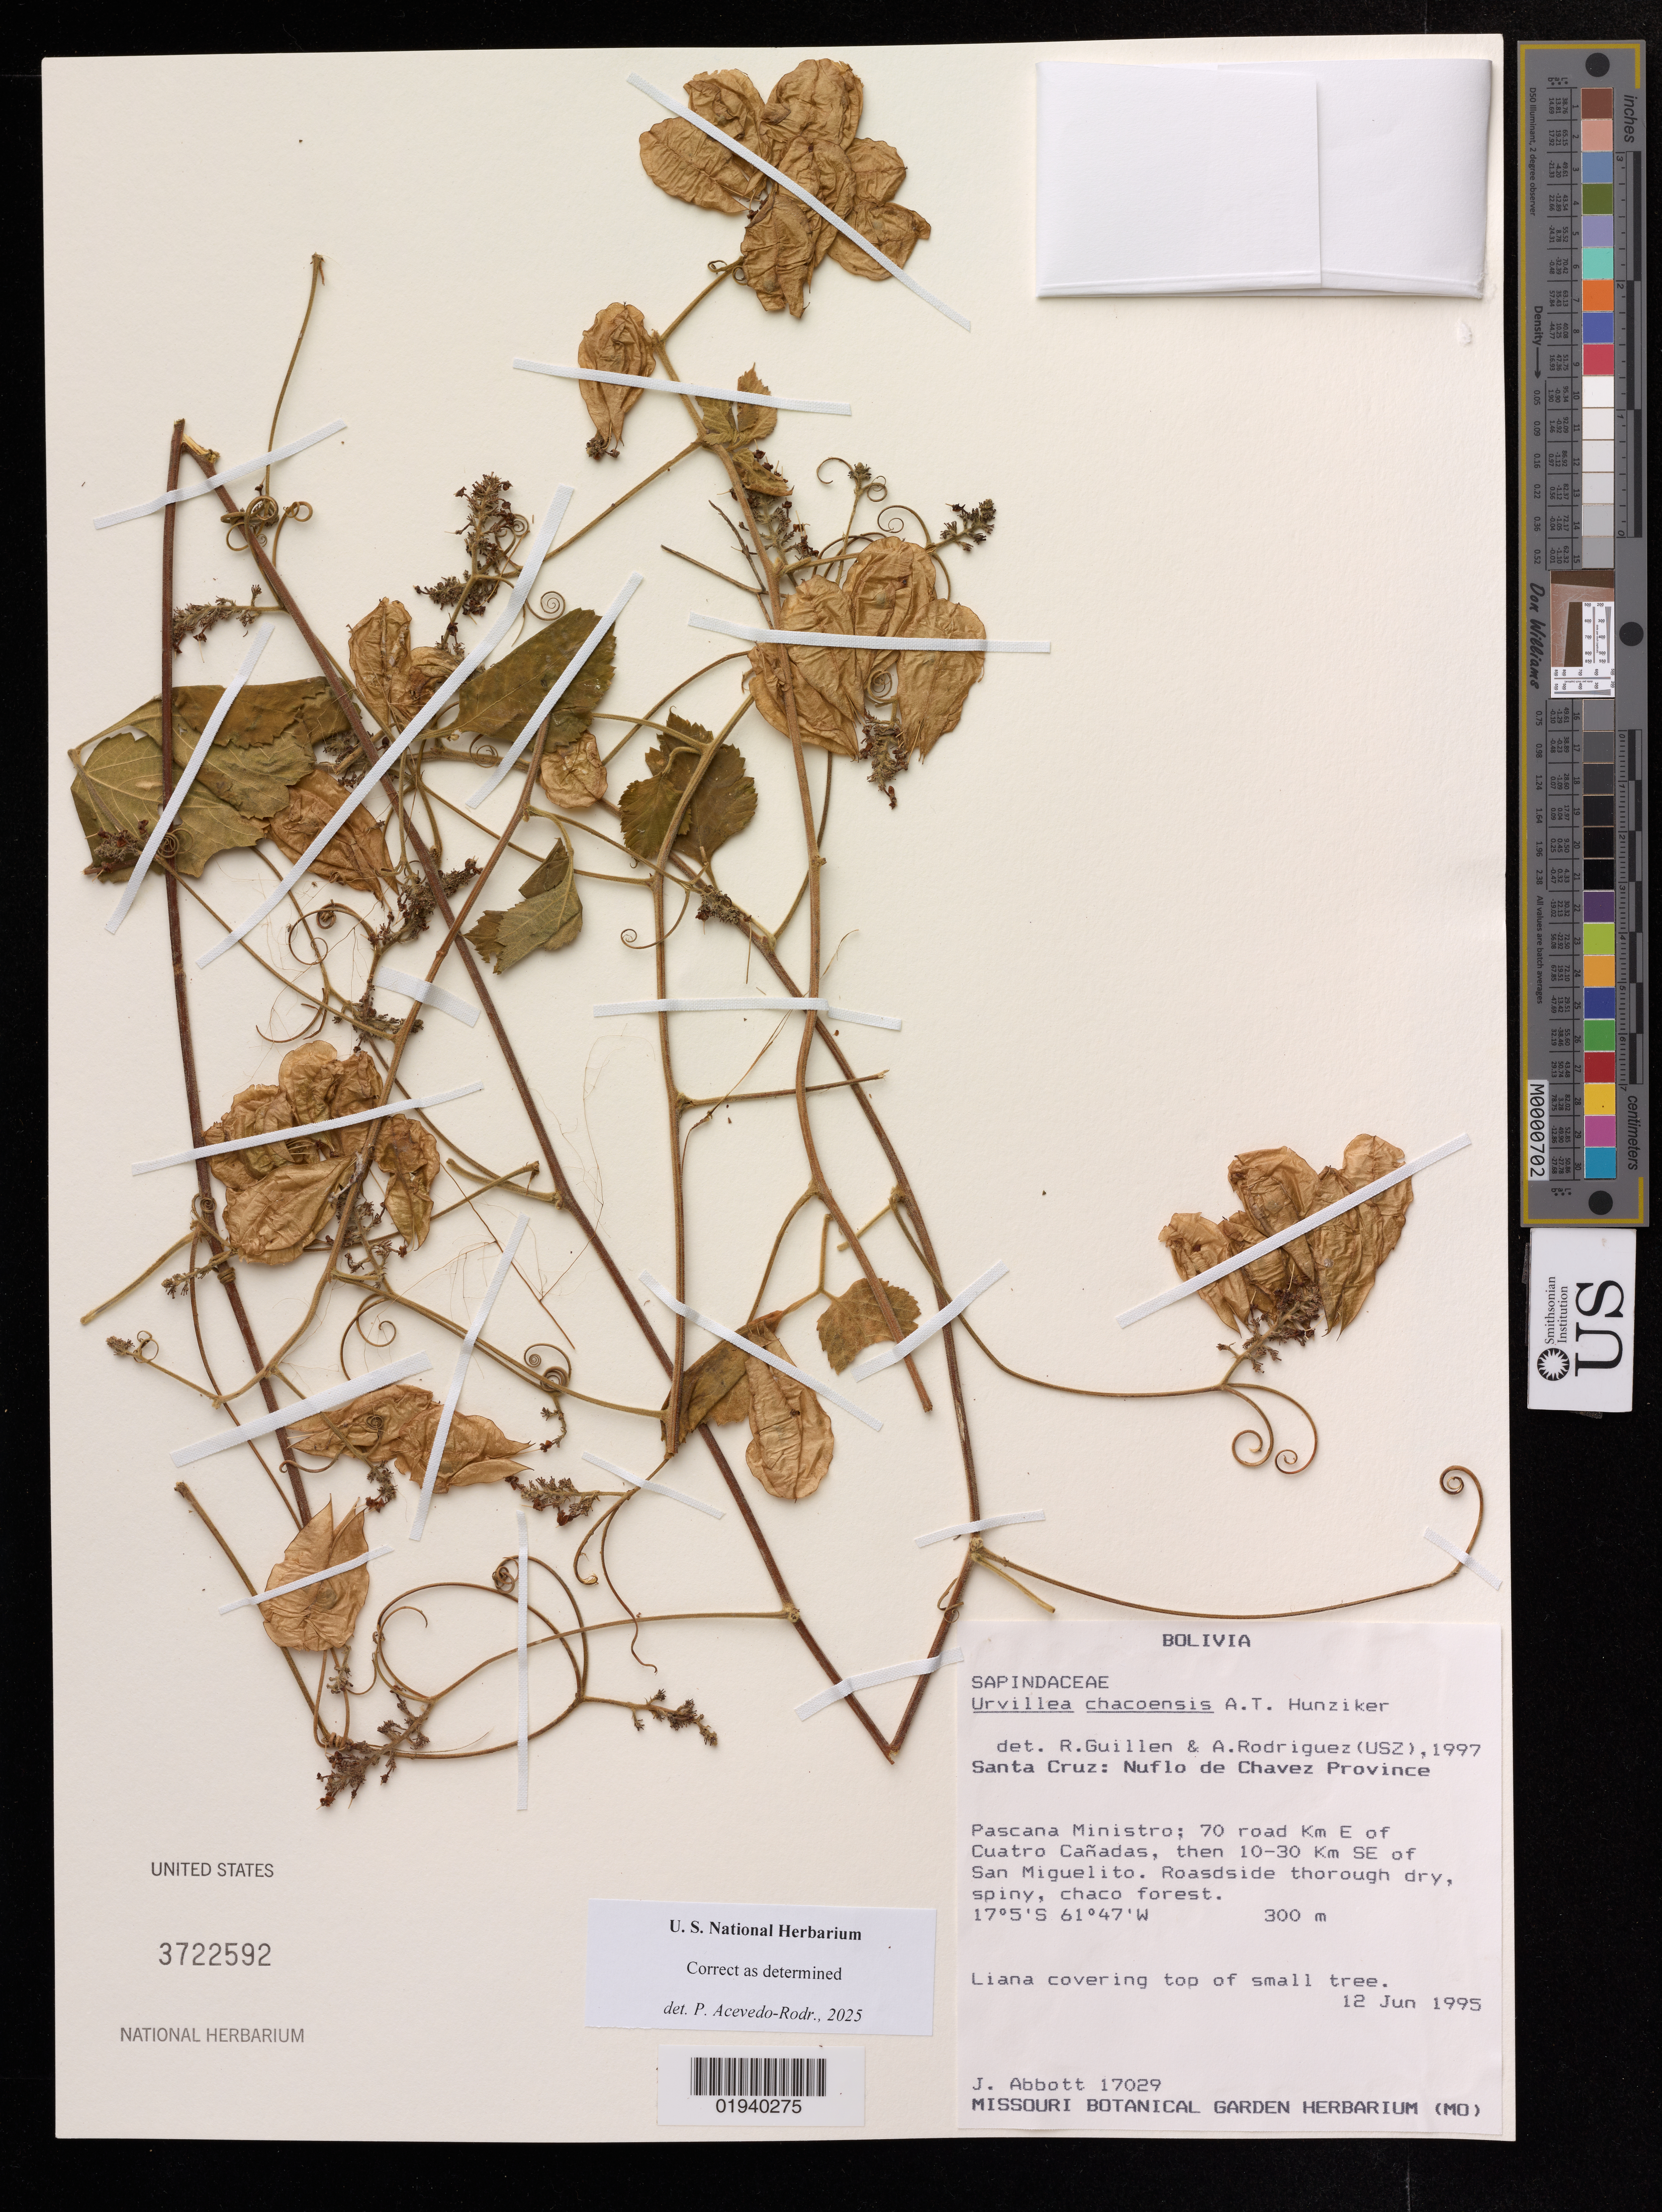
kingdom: Plantae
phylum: Tracheophyta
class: Magnoliopsida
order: Sapindales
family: Sapindaceae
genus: Urvillea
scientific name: Urvillea chacoensis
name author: Hunz.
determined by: Acevedo-Rodriguez, P., (US), Smithsonian Institution - National Museum of Natural History (UNITED STATES)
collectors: J. R. Abbott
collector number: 17029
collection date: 1995-06-12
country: Bolivia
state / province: Santa Cruz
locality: Nuflo de Chavez Province. Pascana Ministro; 70 road km E of Cuatro Cañadas, then 10-30 km SE of San Miguelito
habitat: Roadside through dry, spiny, chaco forest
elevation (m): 300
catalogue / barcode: US 3722592